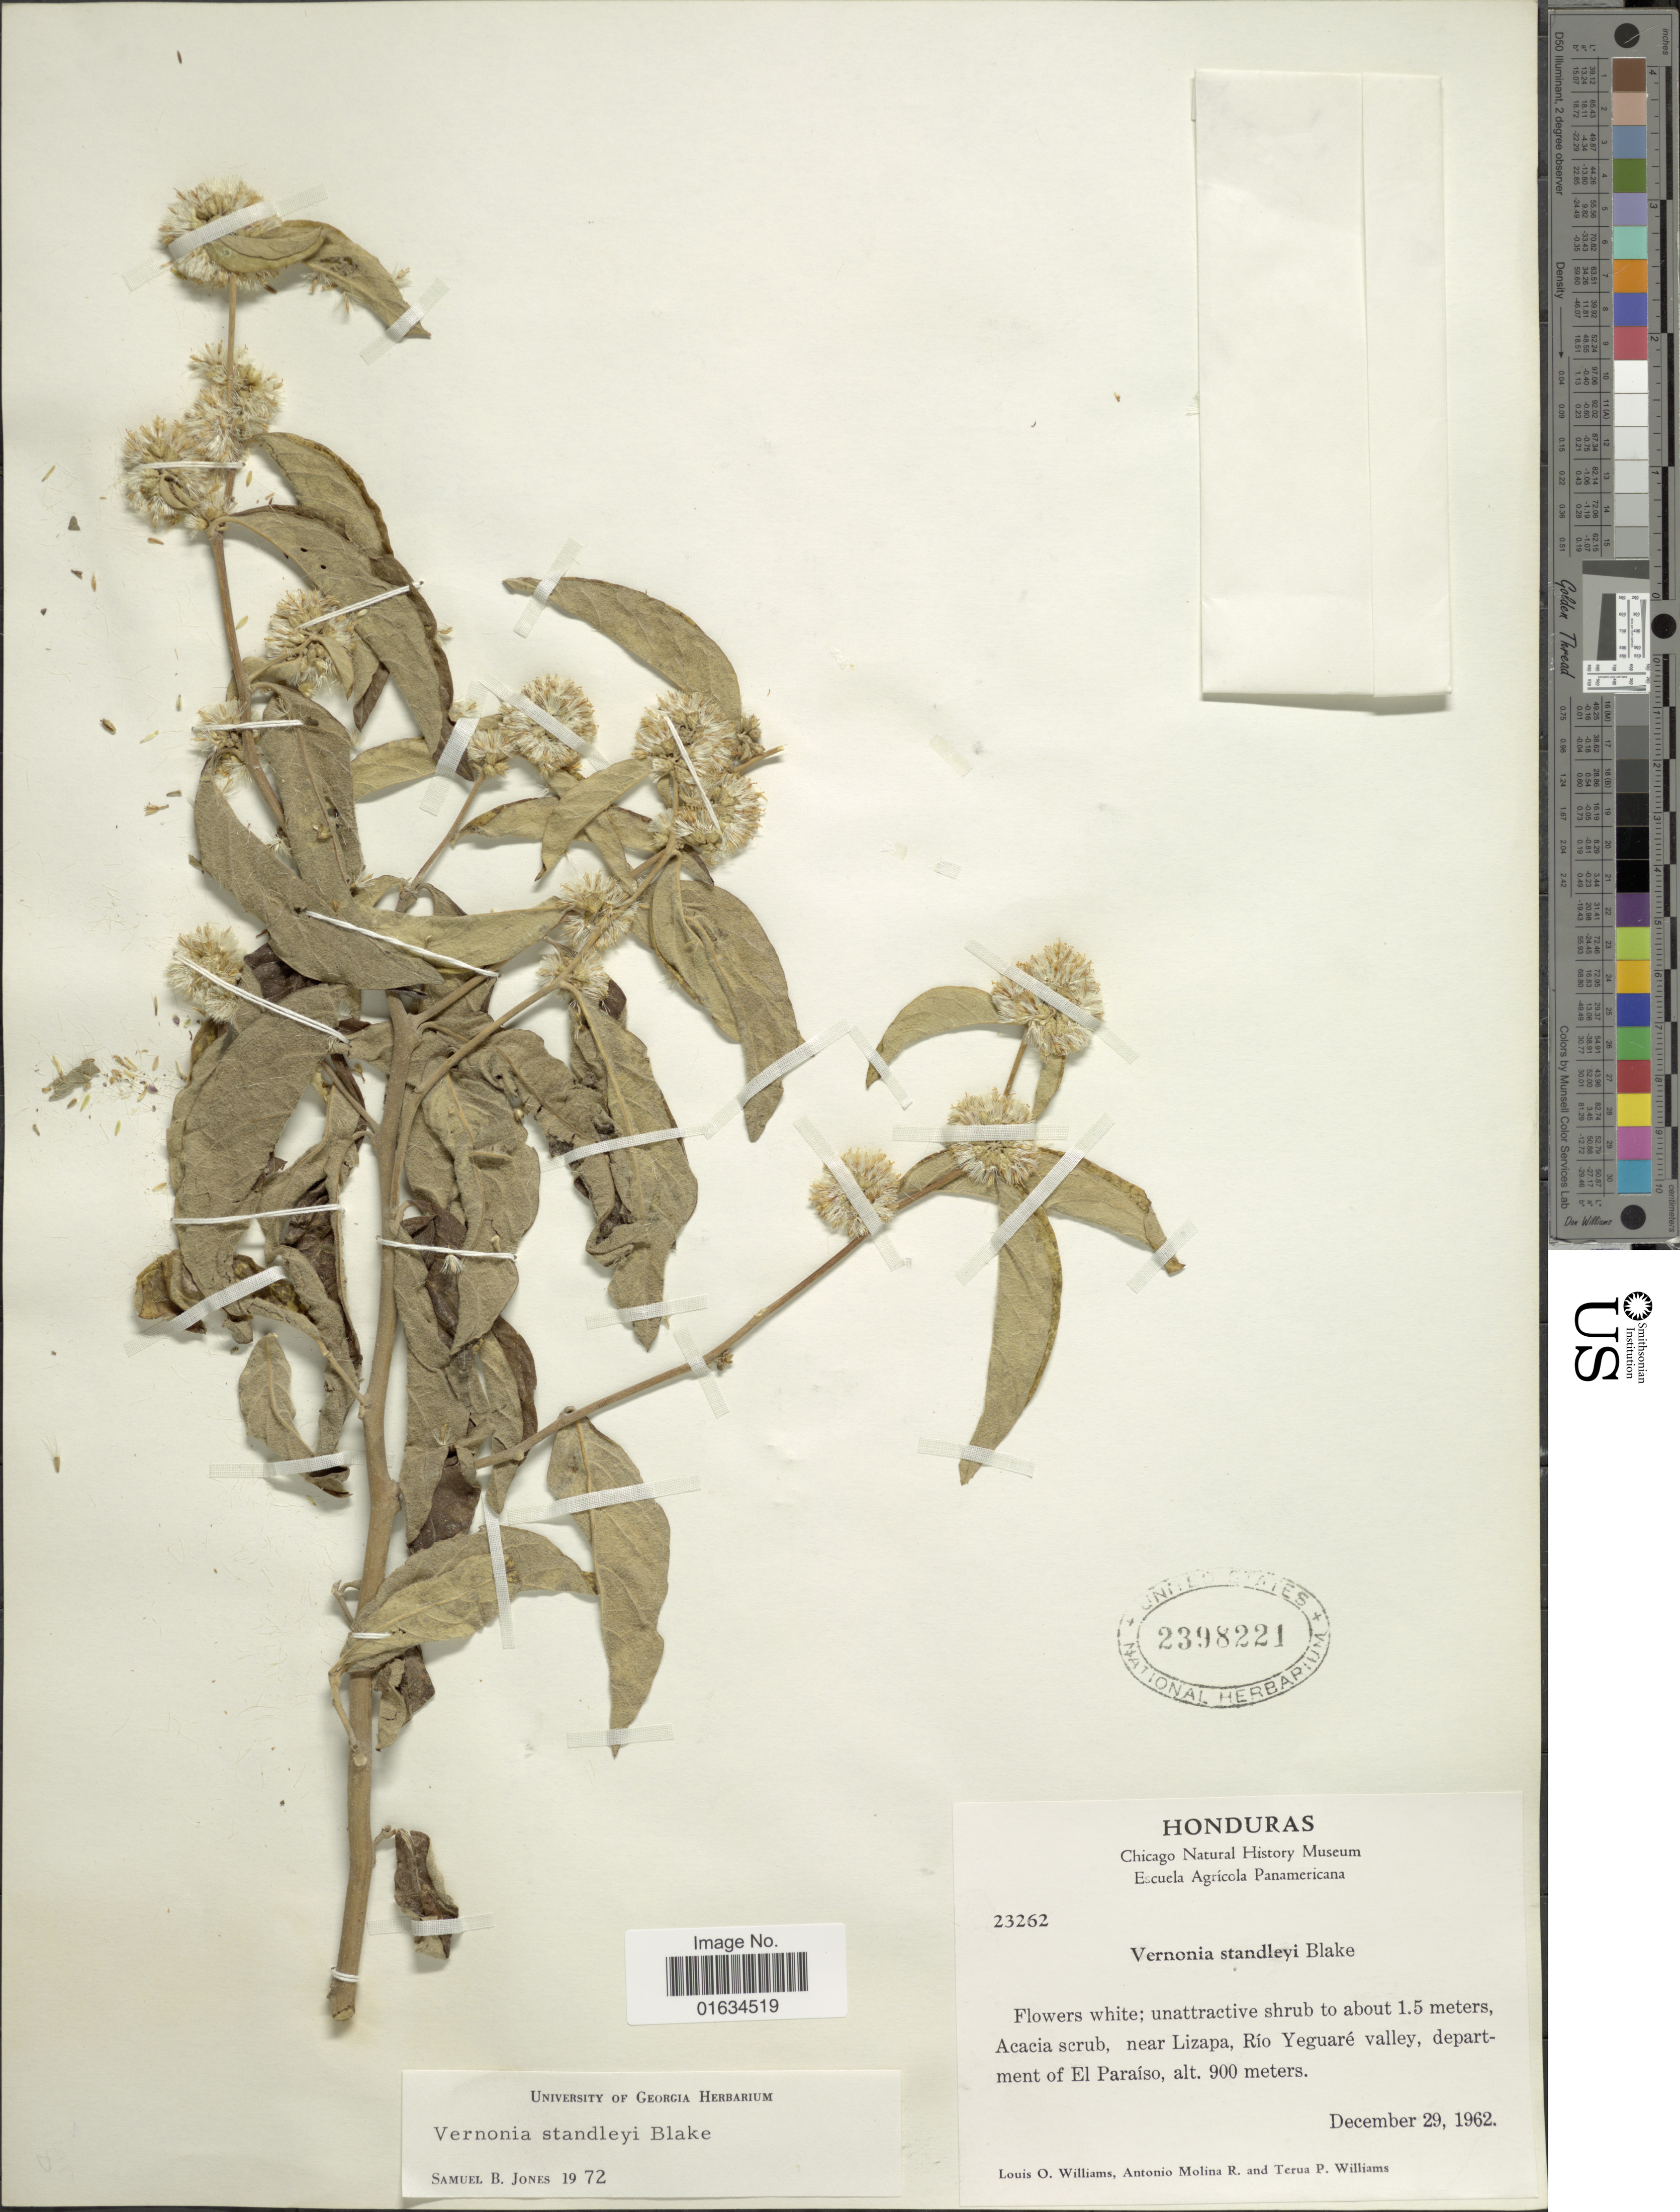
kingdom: Plantae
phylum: Tracheophyta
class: Magnoliopsida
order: Asterales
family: Asteraceae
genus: Critoniopsis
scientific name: Critoniopsis standleyi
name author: (S.F. Blake) H. Rob.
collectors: L. O. Williams, A. Molina R. & T. P. Williams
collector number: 23262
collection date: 1962-12-29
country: Honduras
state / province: El Paraíso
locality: Acacia shrub, near Lizapa, Rio Yeguare valley, department of El Paraiso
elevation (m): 900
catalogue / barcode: US 2398221